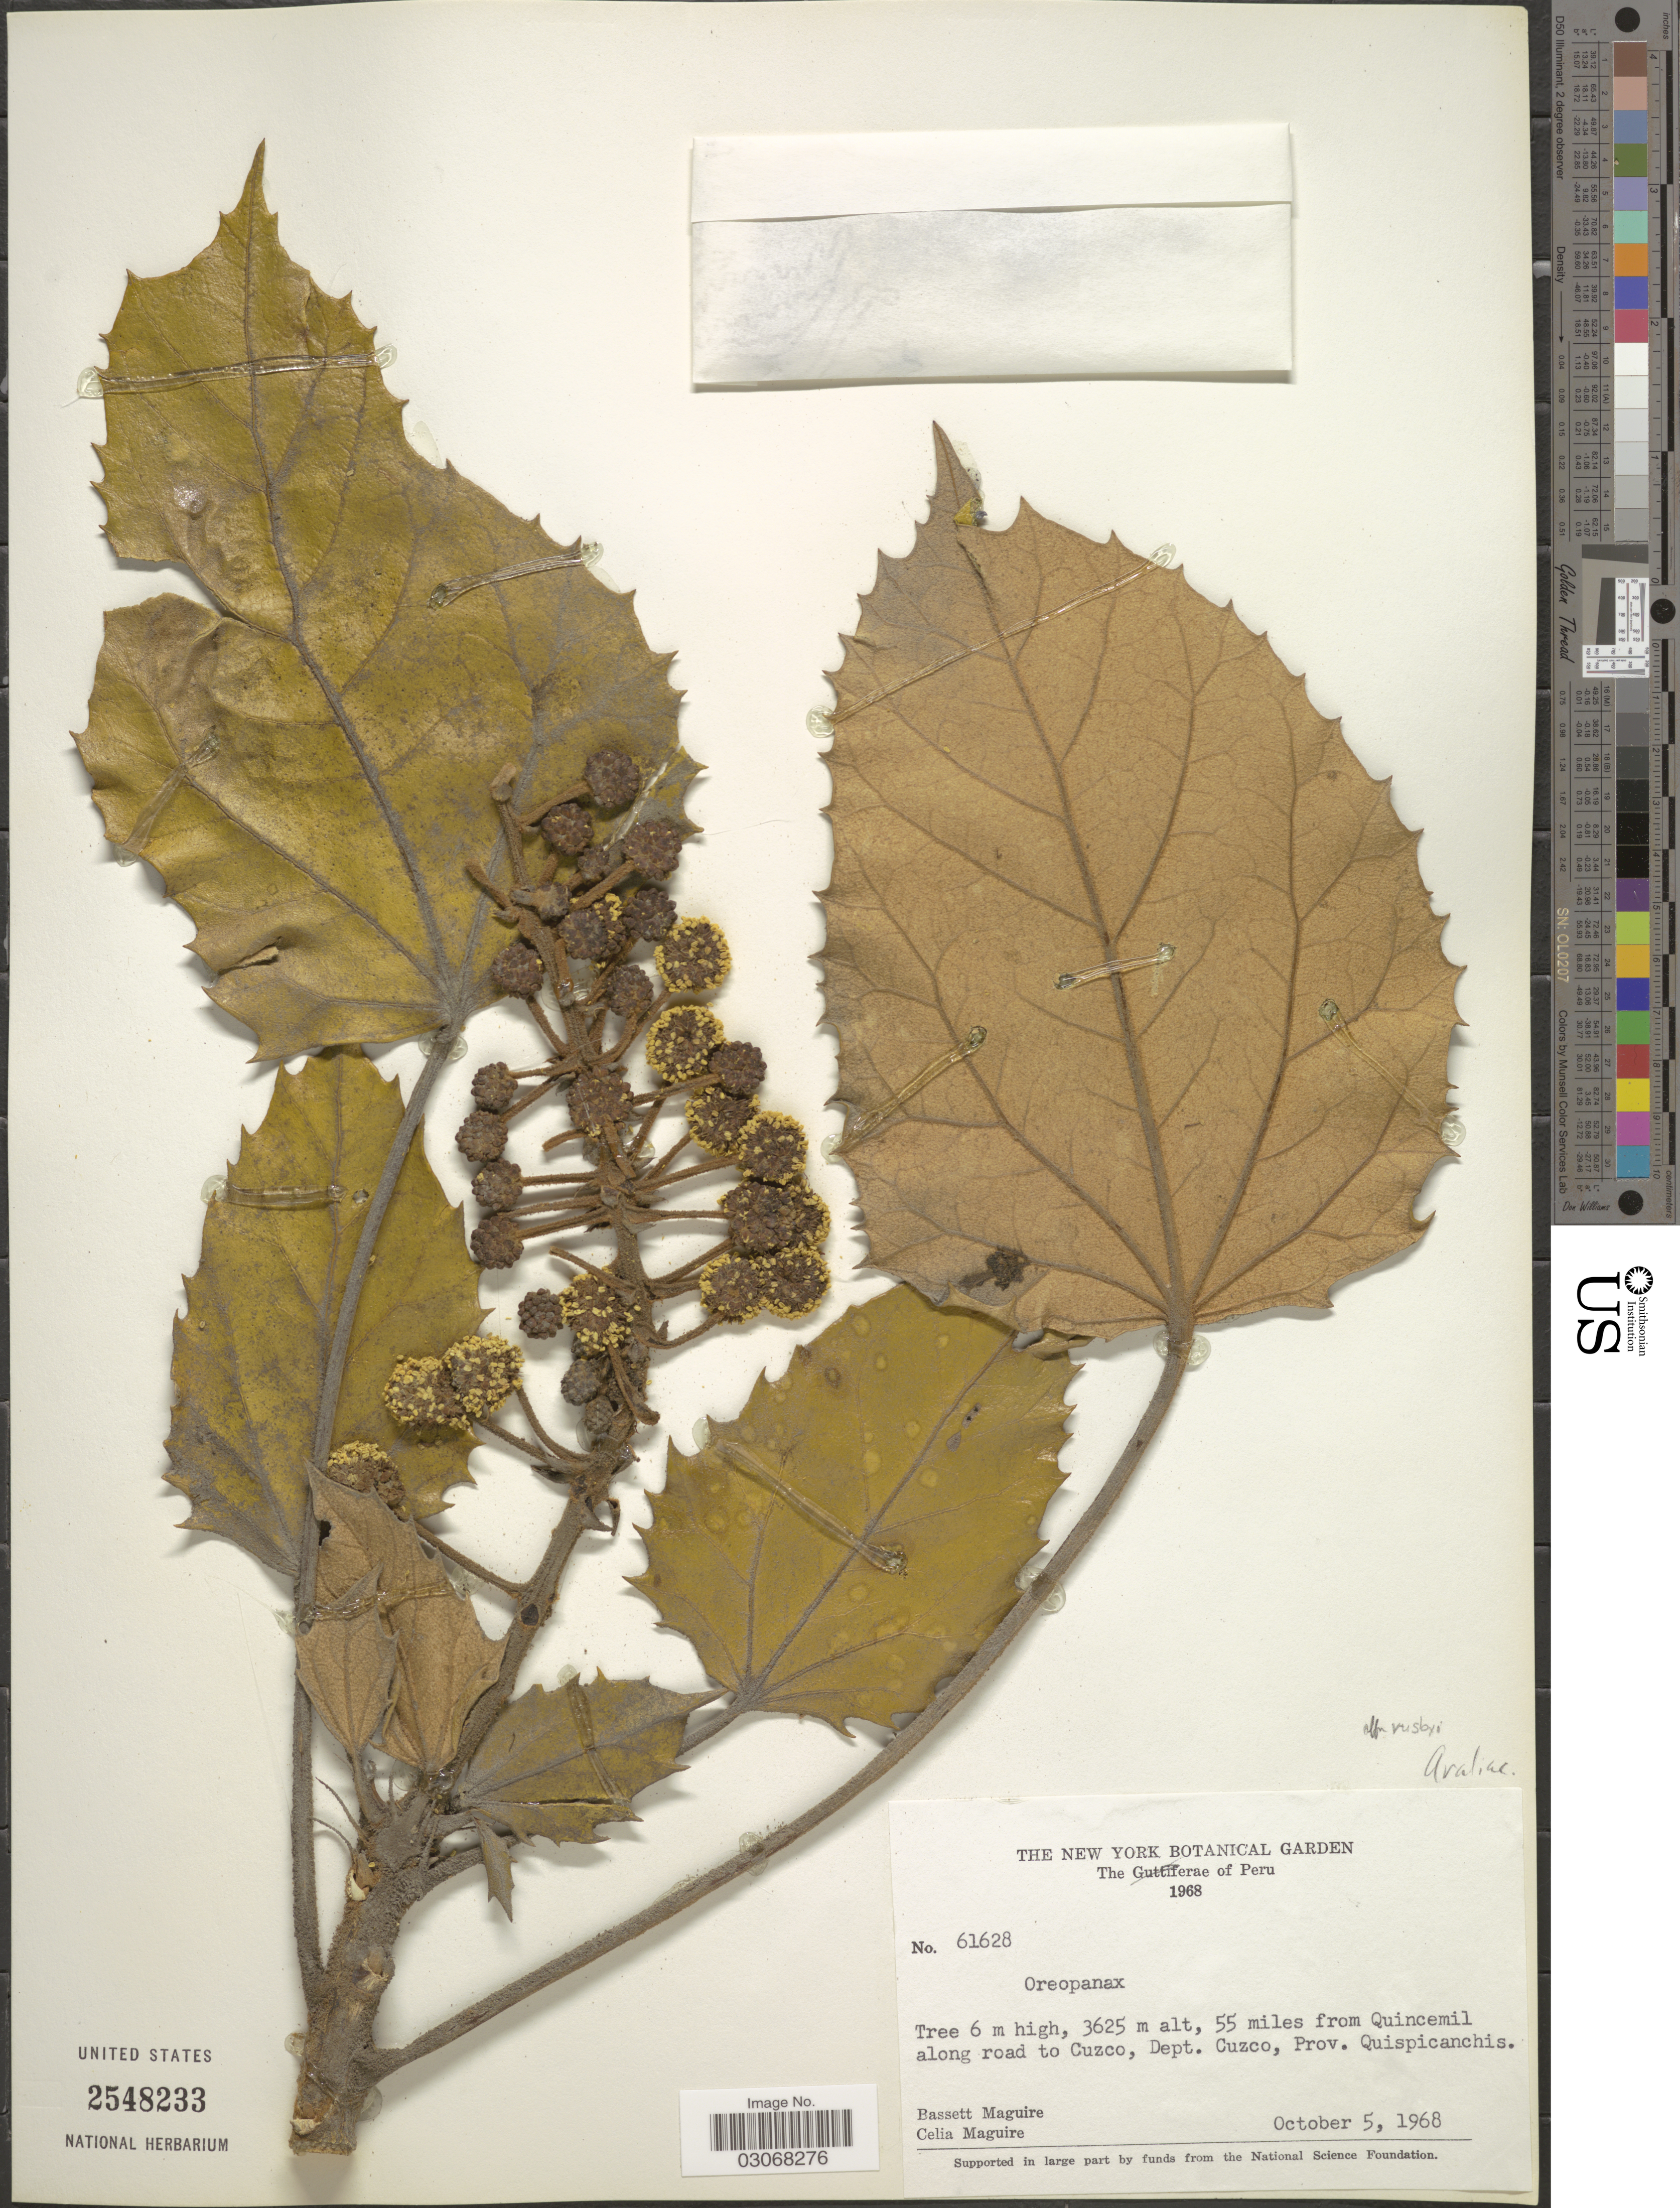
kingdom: Plantae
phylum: Tracheophyta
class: Magnoliopsida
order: Apiales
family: Araliaceae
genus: Oreopanax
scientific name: Oreopanax sp.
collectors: B. Maguire & C. K. Maguire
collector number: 61628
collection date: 1968-10-05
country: Peru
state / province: Cusco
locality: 55 miles from Quincemil along road to Cuzco, Dept. Cuzco, Prov. Quispicanchis.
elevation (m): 3625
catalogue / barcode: US 2548233